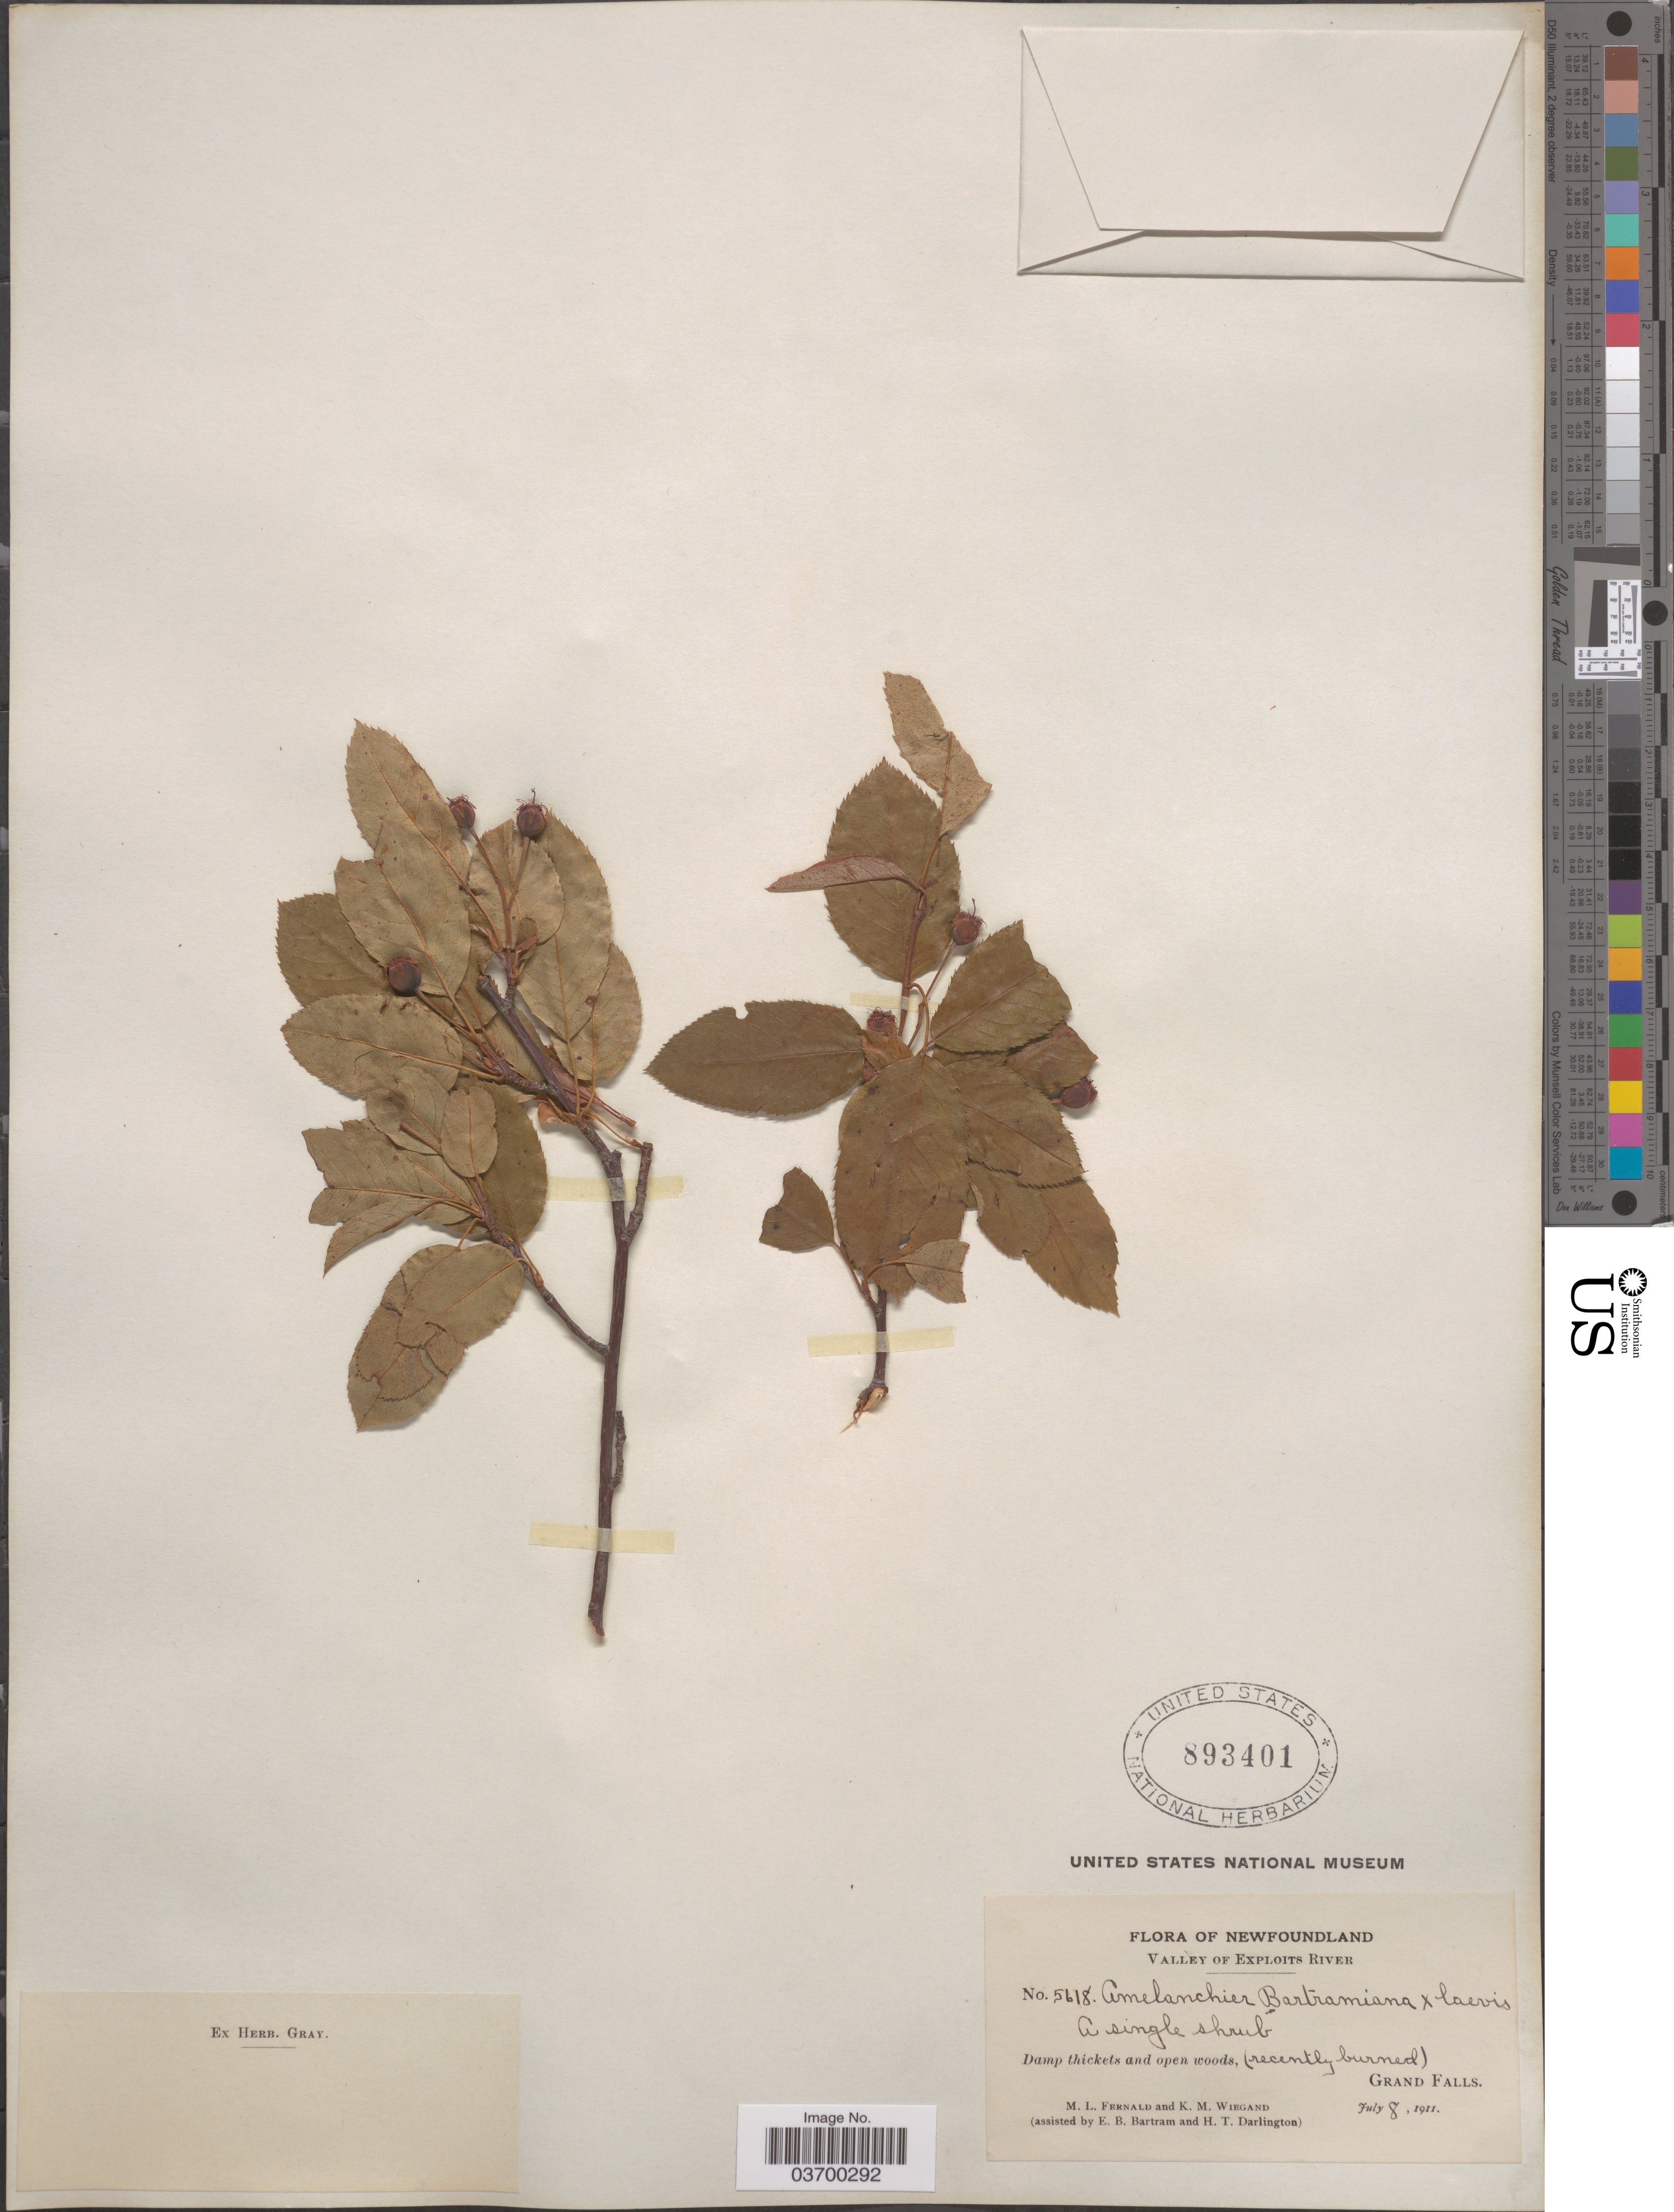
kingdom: Plantae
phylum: Tracheophyta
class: Magnoliopsida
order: Rosales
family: Rosaceae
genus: Amelanchier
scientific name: Amelanchier botryapium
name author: DC.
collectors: M. L. Fernald, K. M. Wiegand, E. B. Bartram & H. Darlington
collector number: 5618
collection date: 1911-07-08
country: Canada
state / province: Newfoundland and Labrador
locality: Valley of Exploits River. Grand Falls.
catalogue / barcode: US 893401